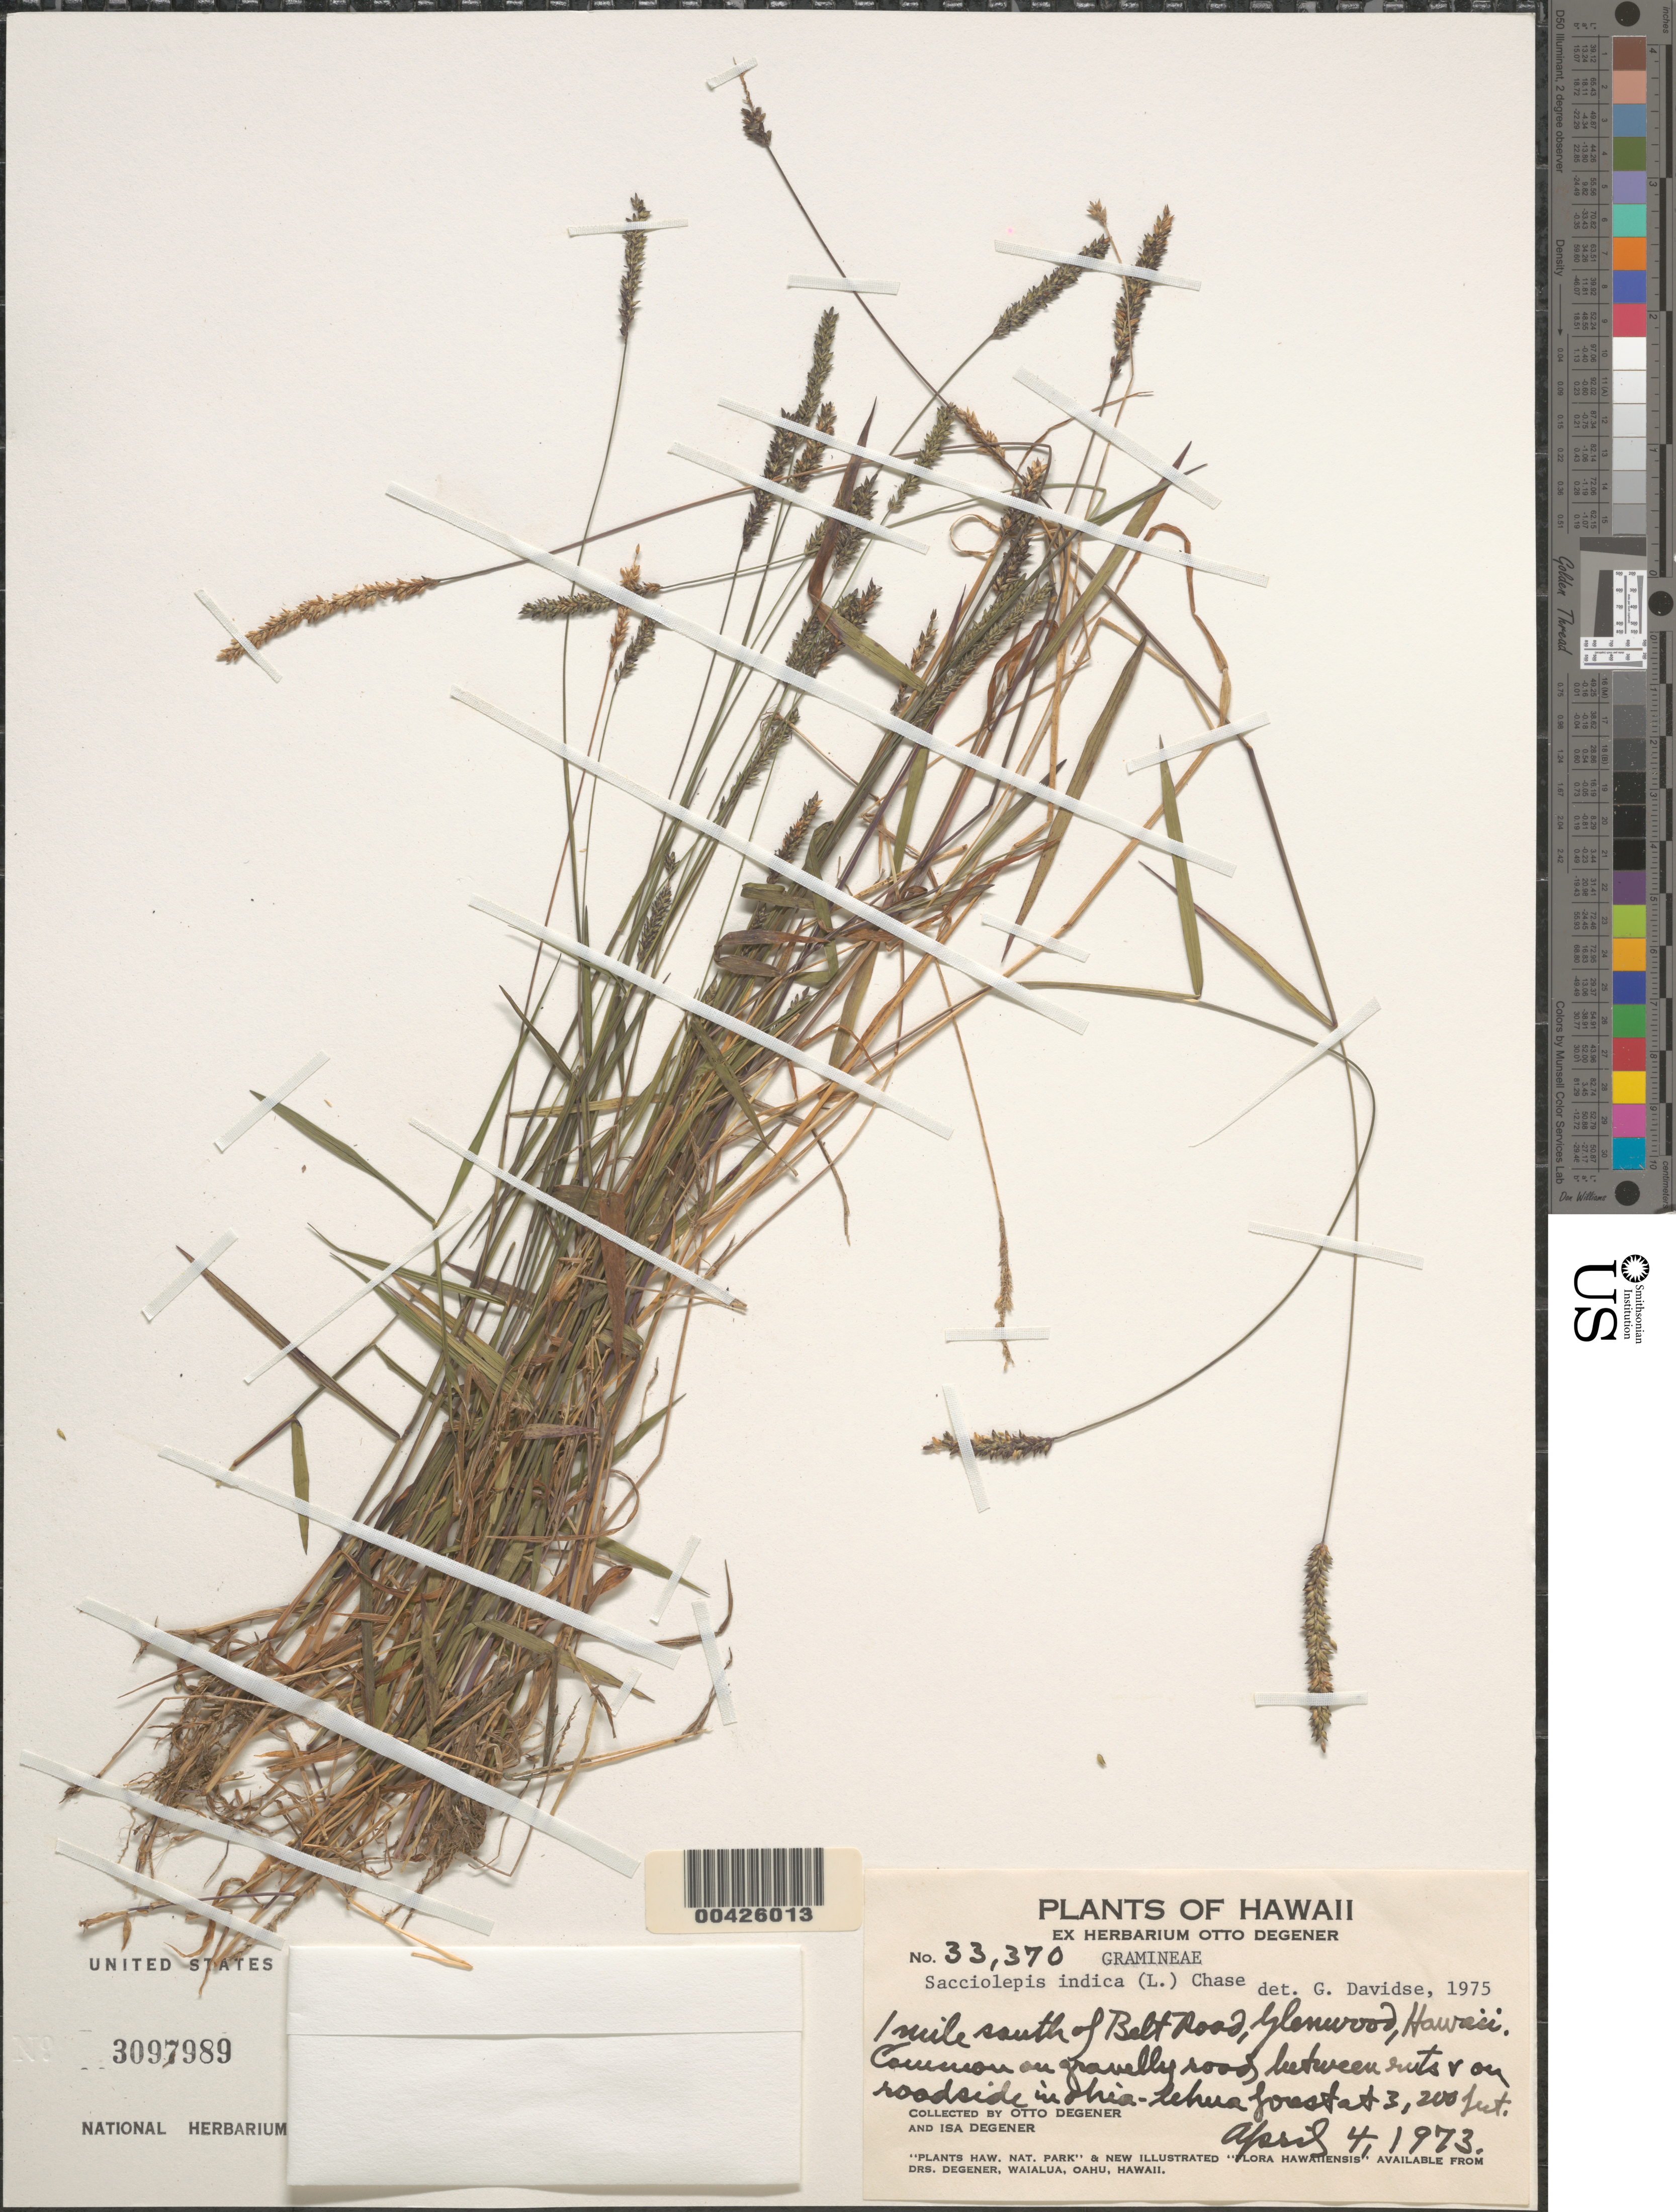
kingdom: Plantae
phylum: Tracheophyta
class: Liliopsida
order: Poales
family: Poaceae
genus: Sacciolepis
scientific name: Sacciolepis indica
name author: (L.) Chase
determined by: Davidse, Gerrit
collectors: O. Degener & I. Degener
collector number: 33370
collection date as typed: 4 Apr 1973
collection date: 1973-04-04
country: United States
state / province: Hawaii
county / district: Hawaii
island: Hawaii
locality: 1 mi S of Belt Road, Glenwood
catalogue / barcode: US 3097989